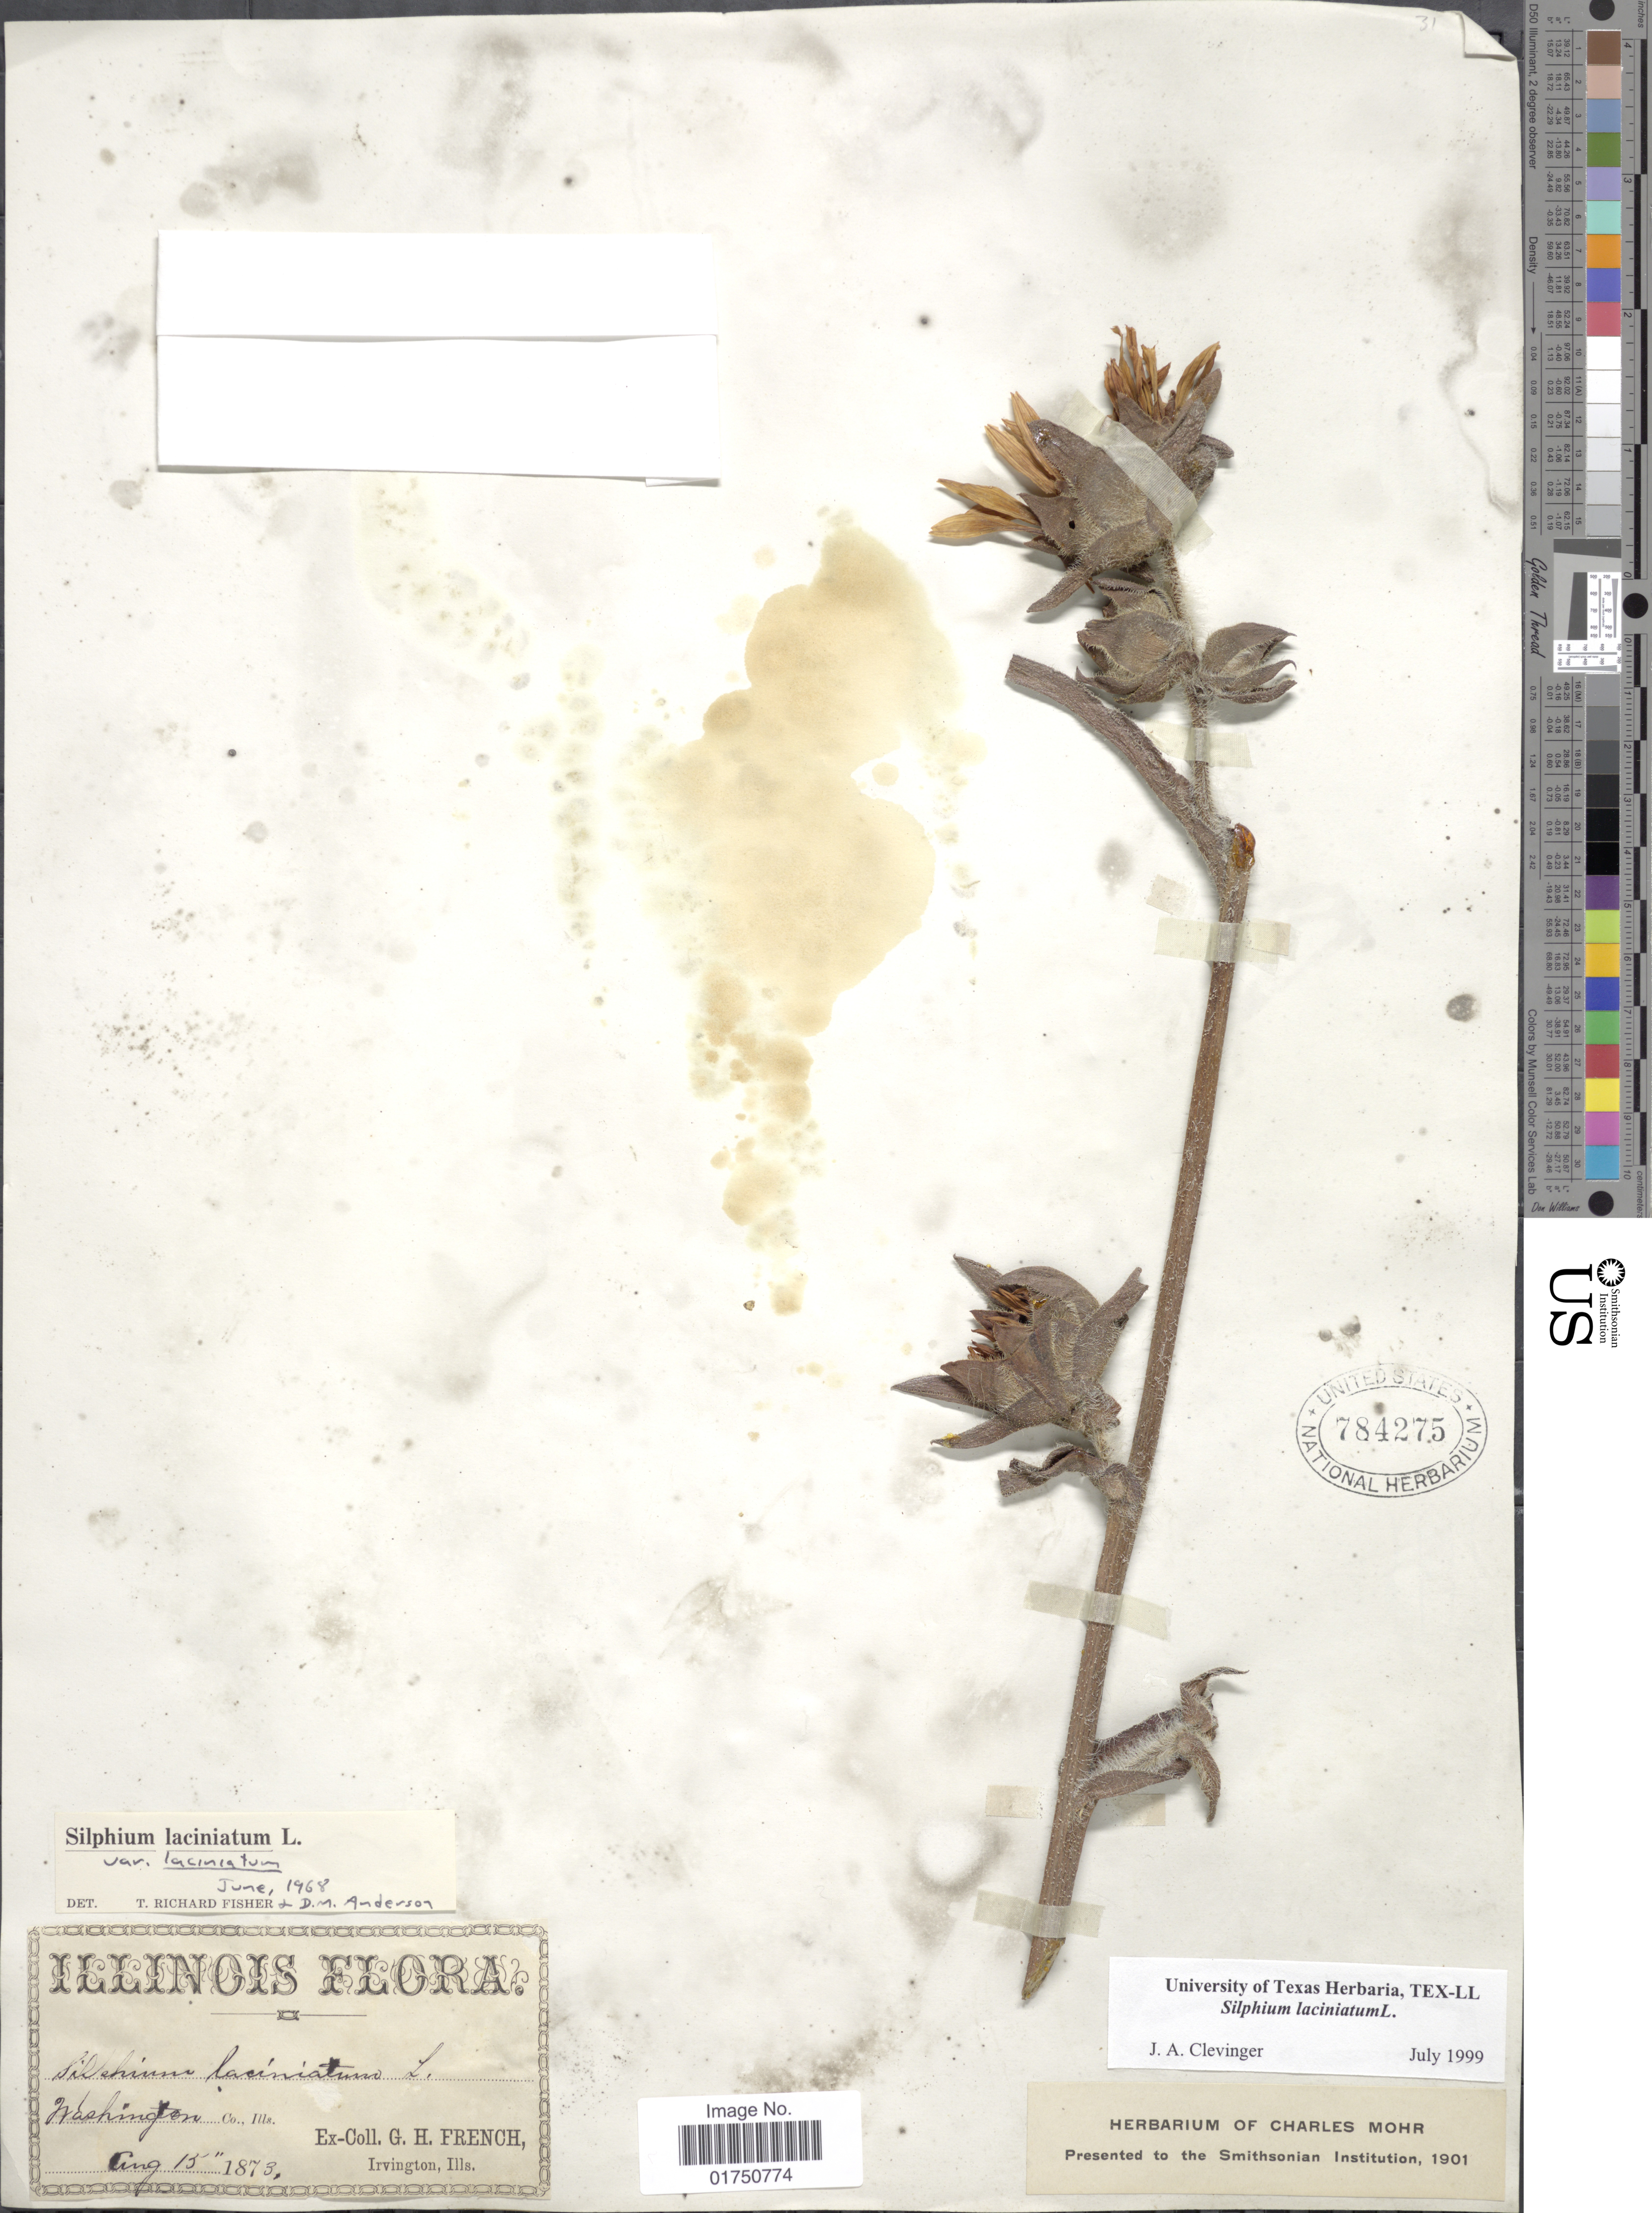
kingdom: Plantae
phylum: Tracheophyta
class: Magnoliopsida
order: Asterales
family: Asteraceae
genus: Silphium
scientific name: Silphium laciniatum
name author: L.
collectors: G. H. French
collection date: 1873-08-15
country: United States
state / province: Illinois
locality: Illinois. Washington Co., Ills.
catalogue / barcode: US 784275